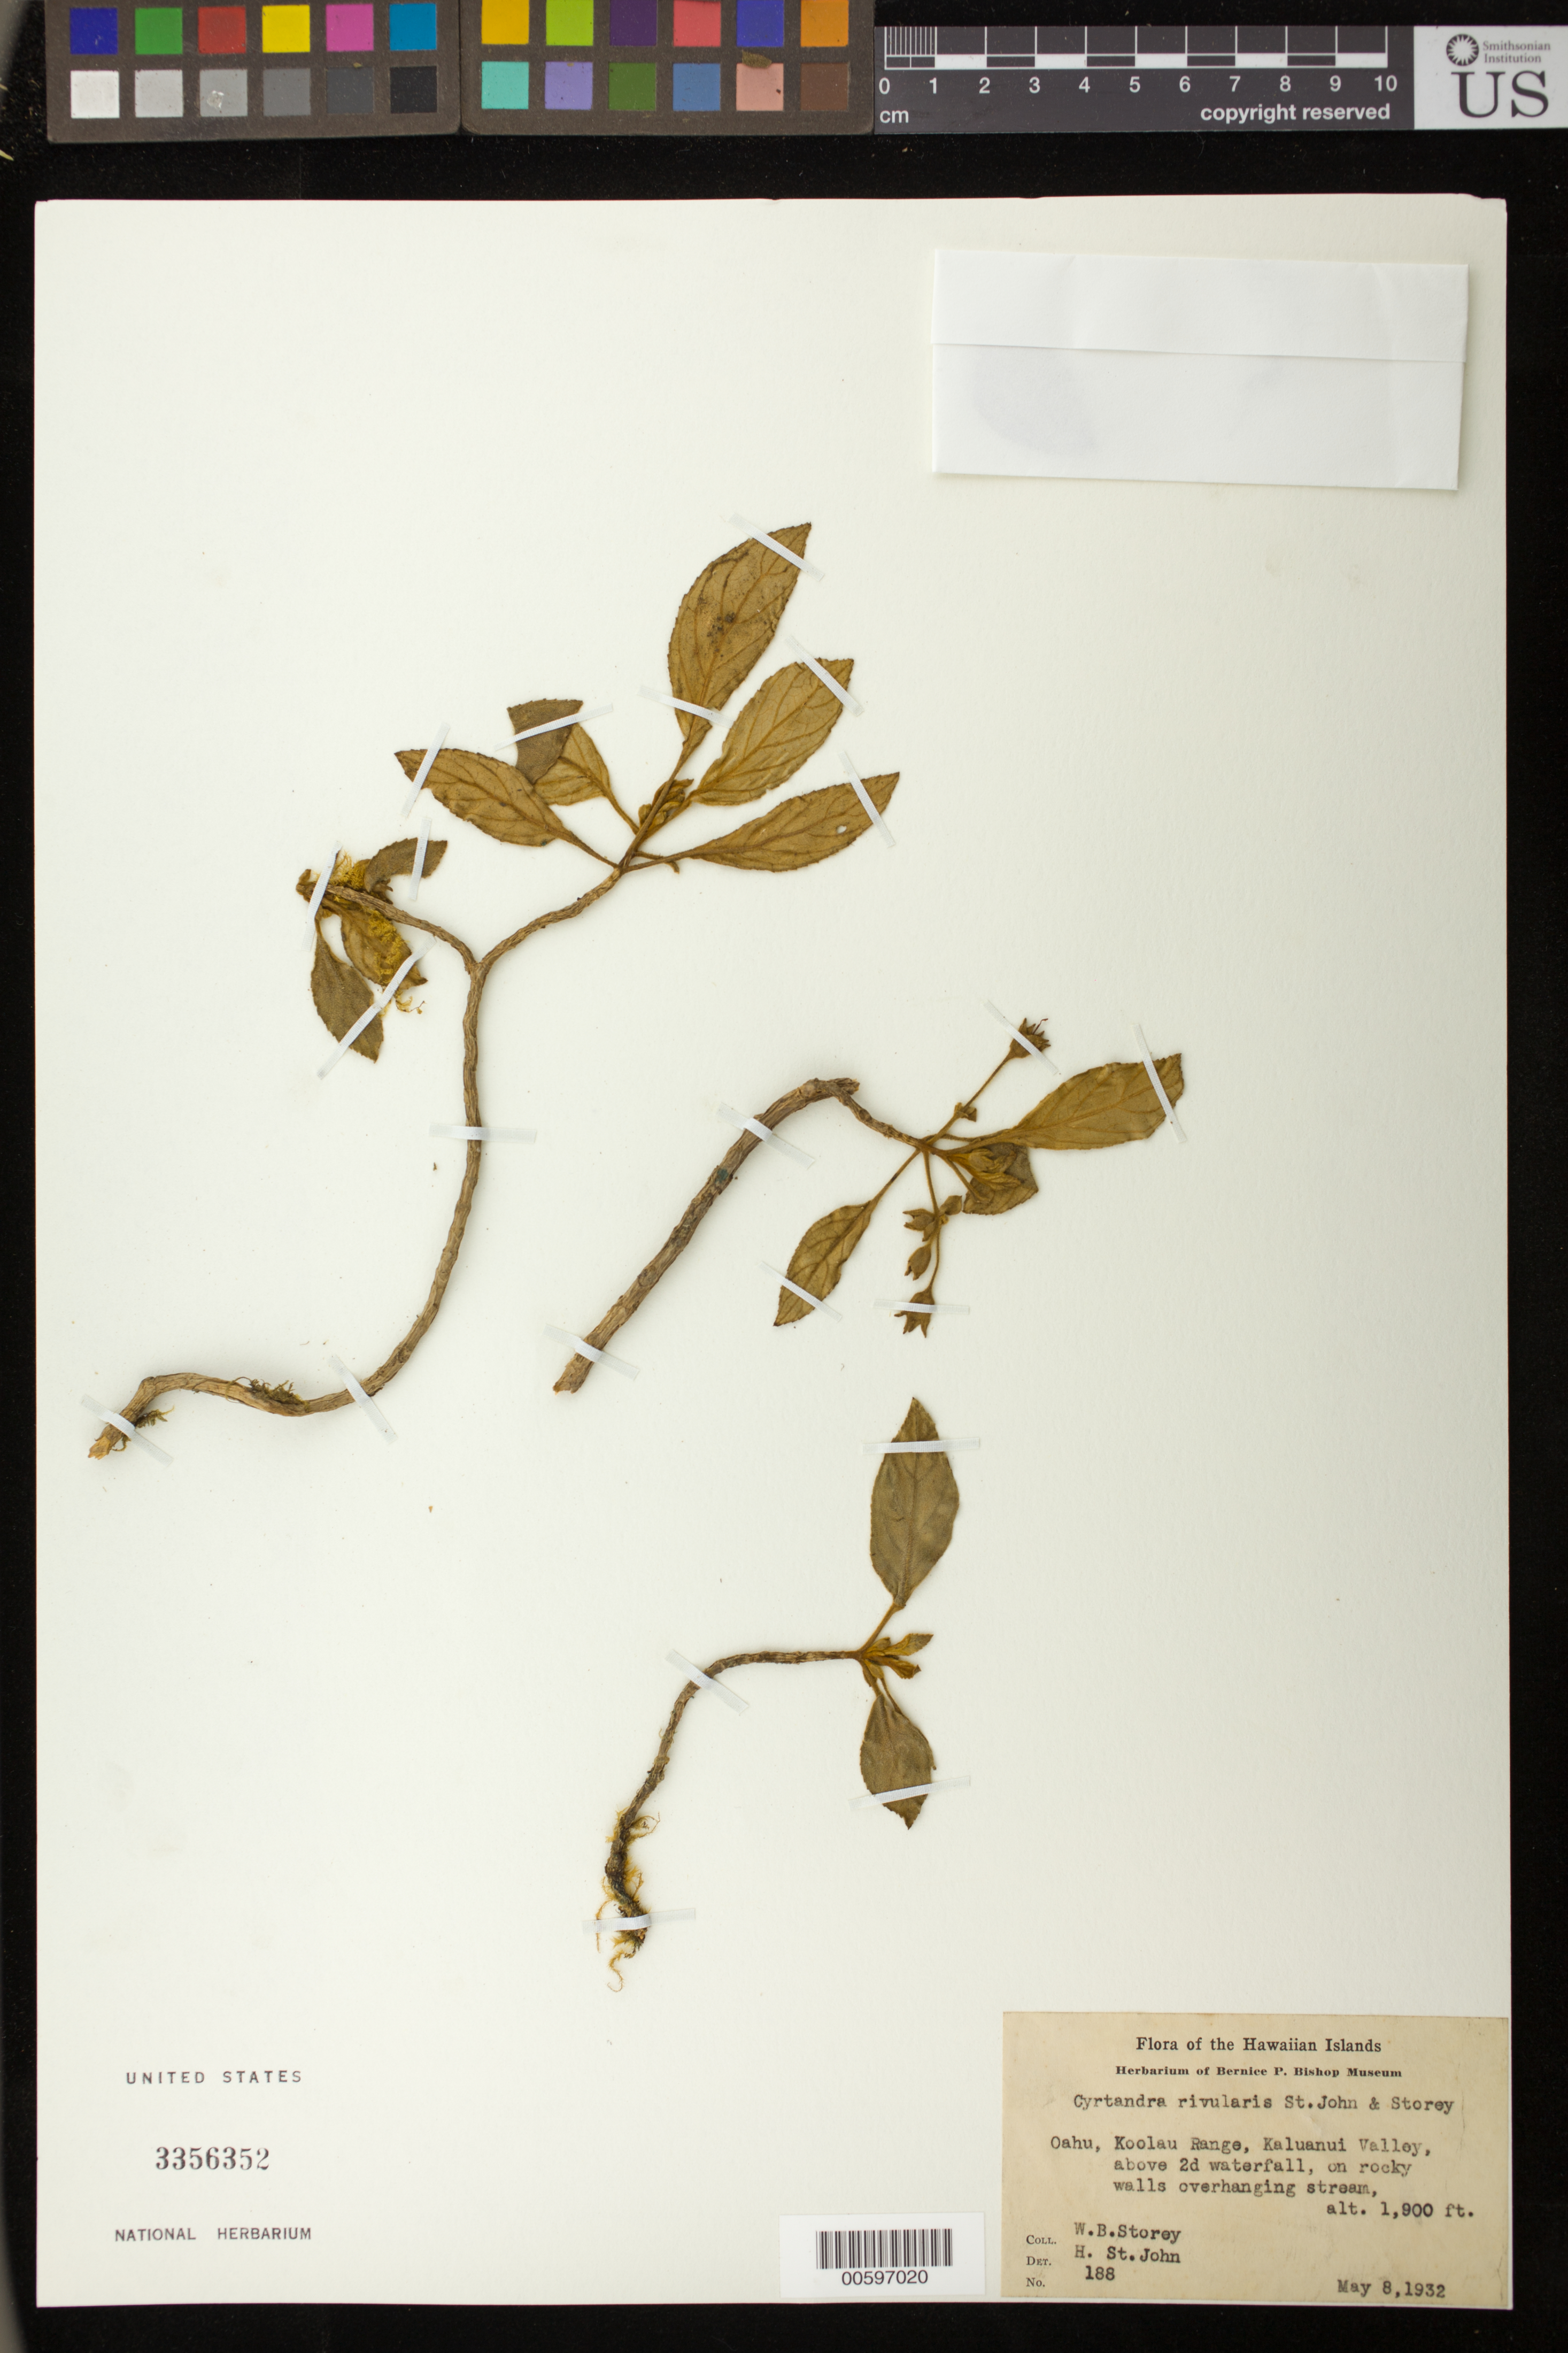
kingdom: Plantae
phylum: Tracheophyta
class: Magnoliopsida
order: Lamiales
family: Gesneriaceae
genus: Cyrtandra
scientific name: Cyrtandra rivularis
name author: H. St. John & Storey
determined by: St. John, H.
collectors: W. Storey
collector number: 188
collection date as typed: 8 May 1932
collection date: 1932-05-08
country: United States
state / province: Hawaii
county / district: Honolulu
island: Oahu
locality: Koolau Range, Kaluanui Valley.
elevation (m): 579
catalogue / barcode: US 3356352